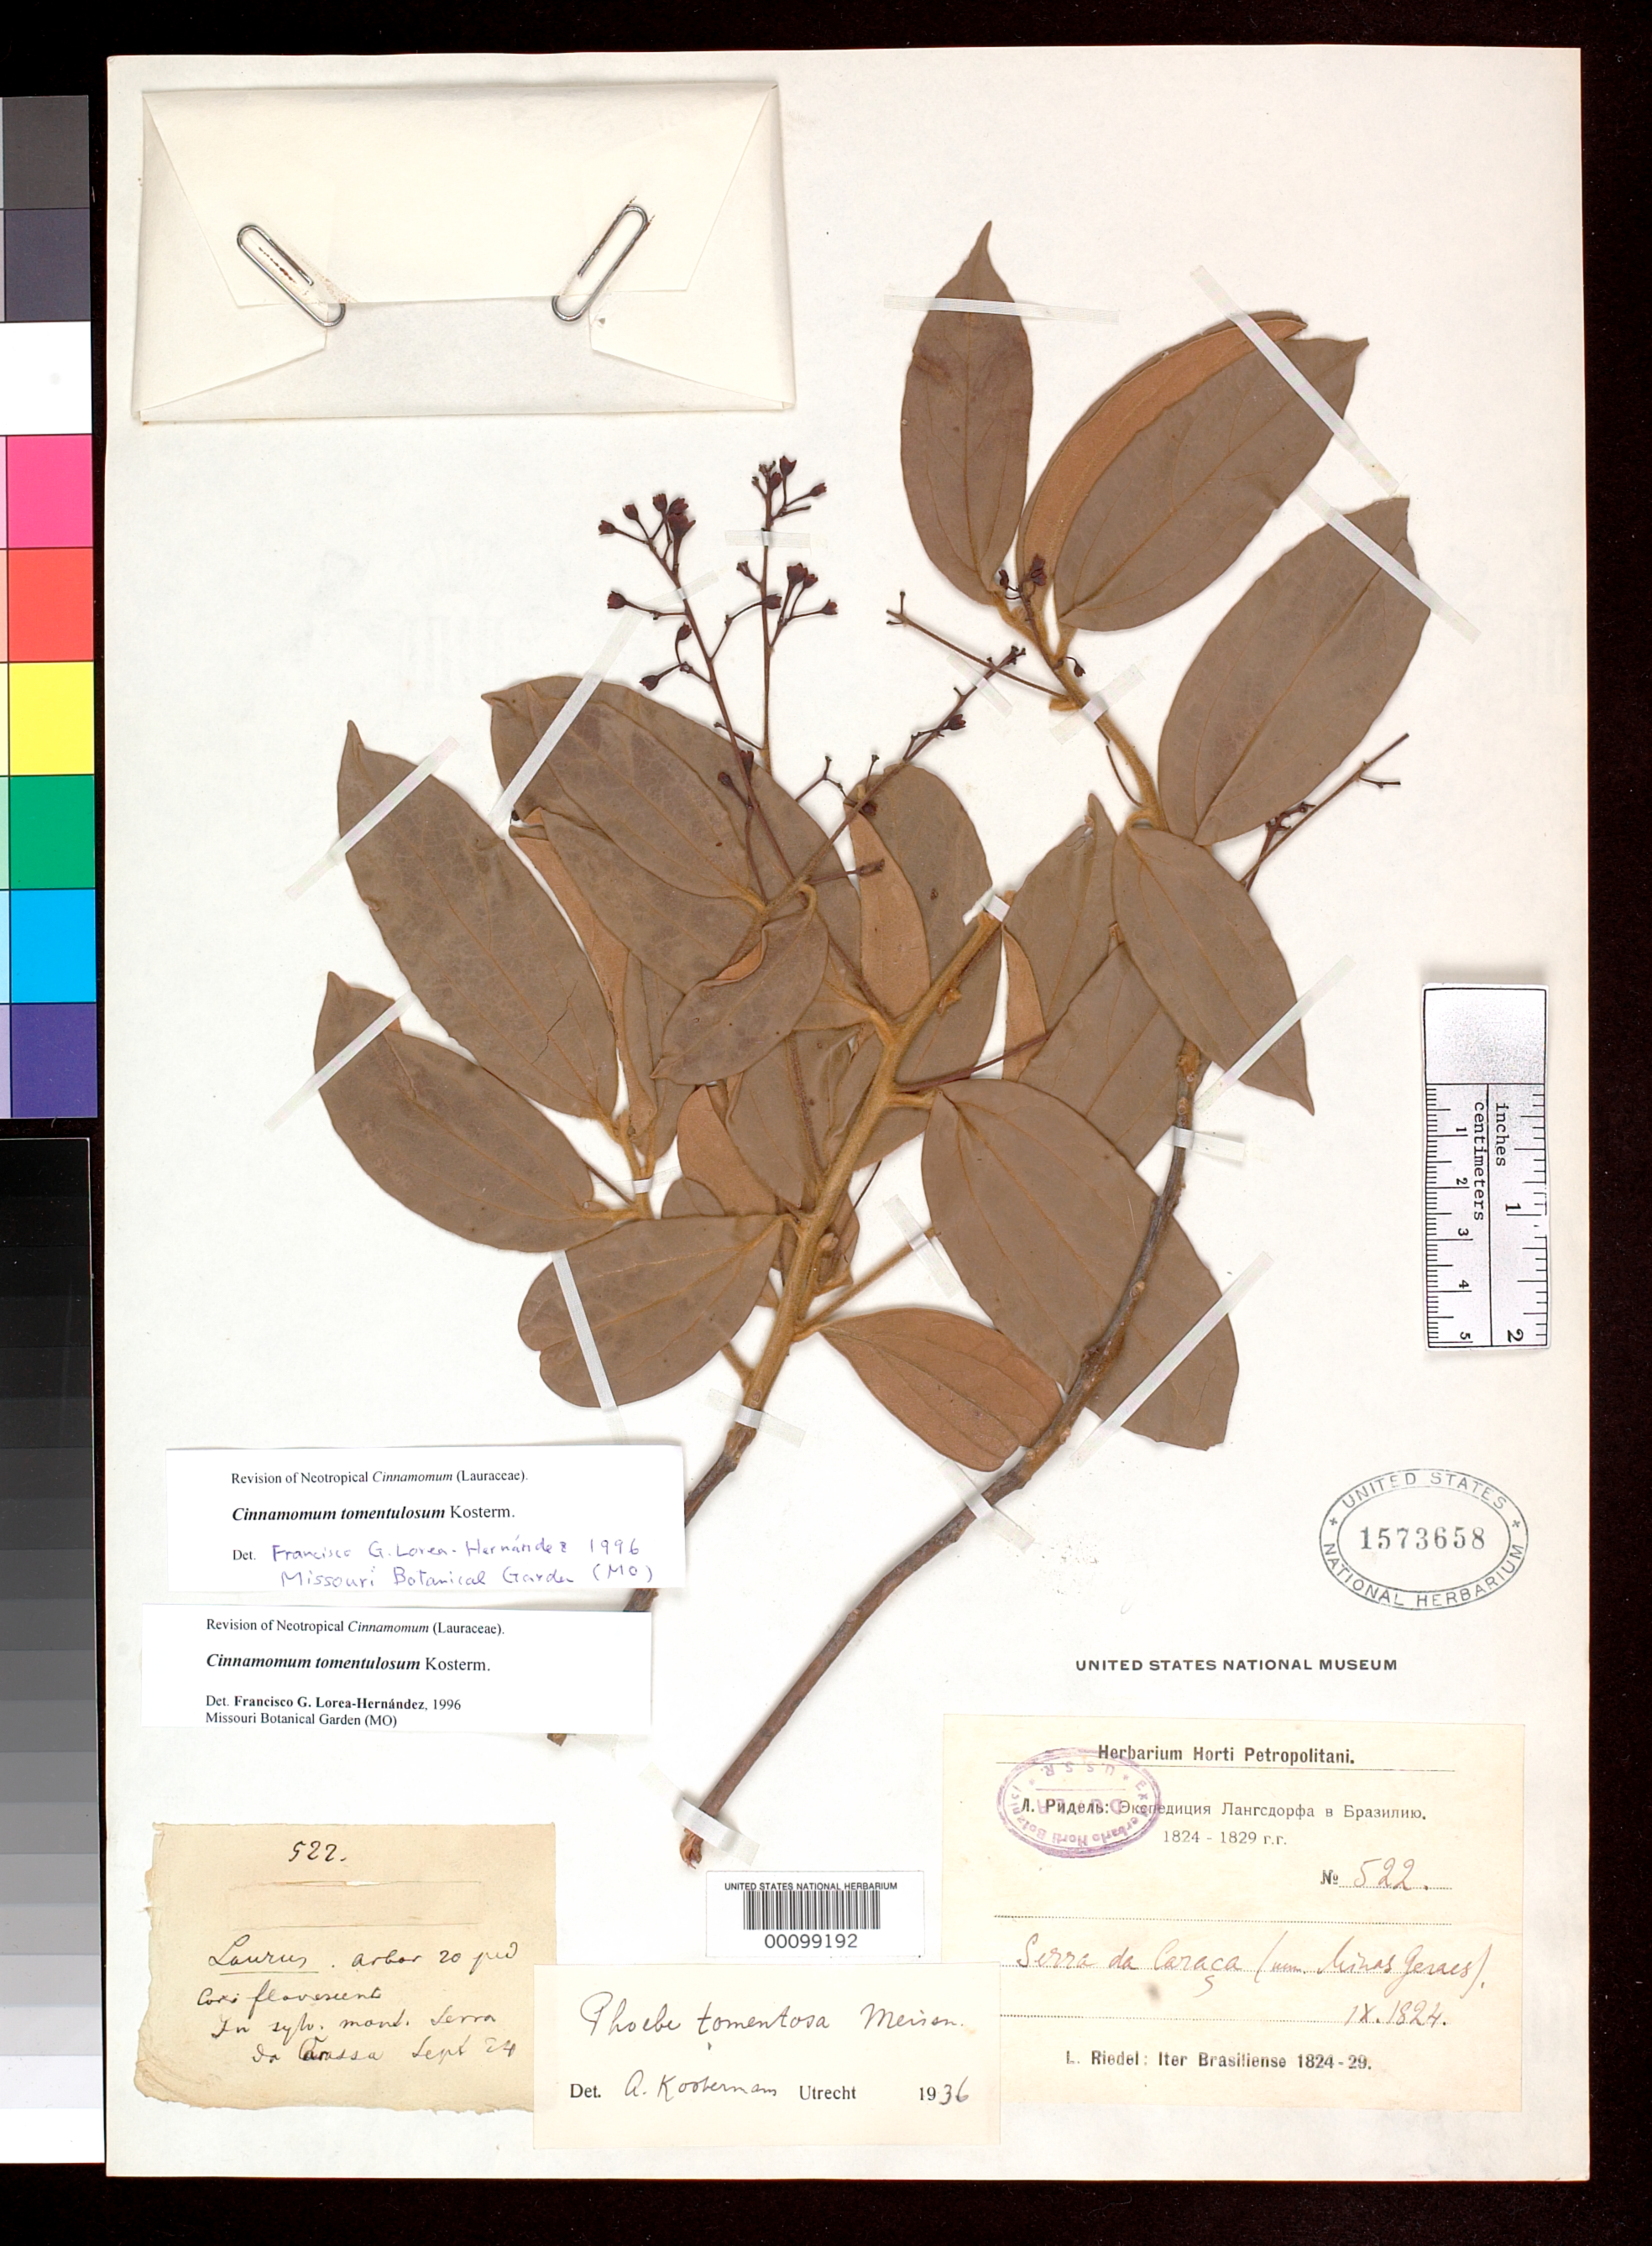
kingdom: Plantae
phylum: Tracheophyta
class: Magnoliopsida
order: Laurales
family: Lauraceae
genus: Phoebe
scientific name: Phoebe tomentosa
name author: Meisn. in DC.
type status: Isotype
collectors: L. Riedel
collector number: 522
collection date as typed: Sep 1824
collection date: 1824-09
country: Brazil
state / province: Minas Gerais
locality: Serra da Caraca.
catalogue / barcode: US 1573658